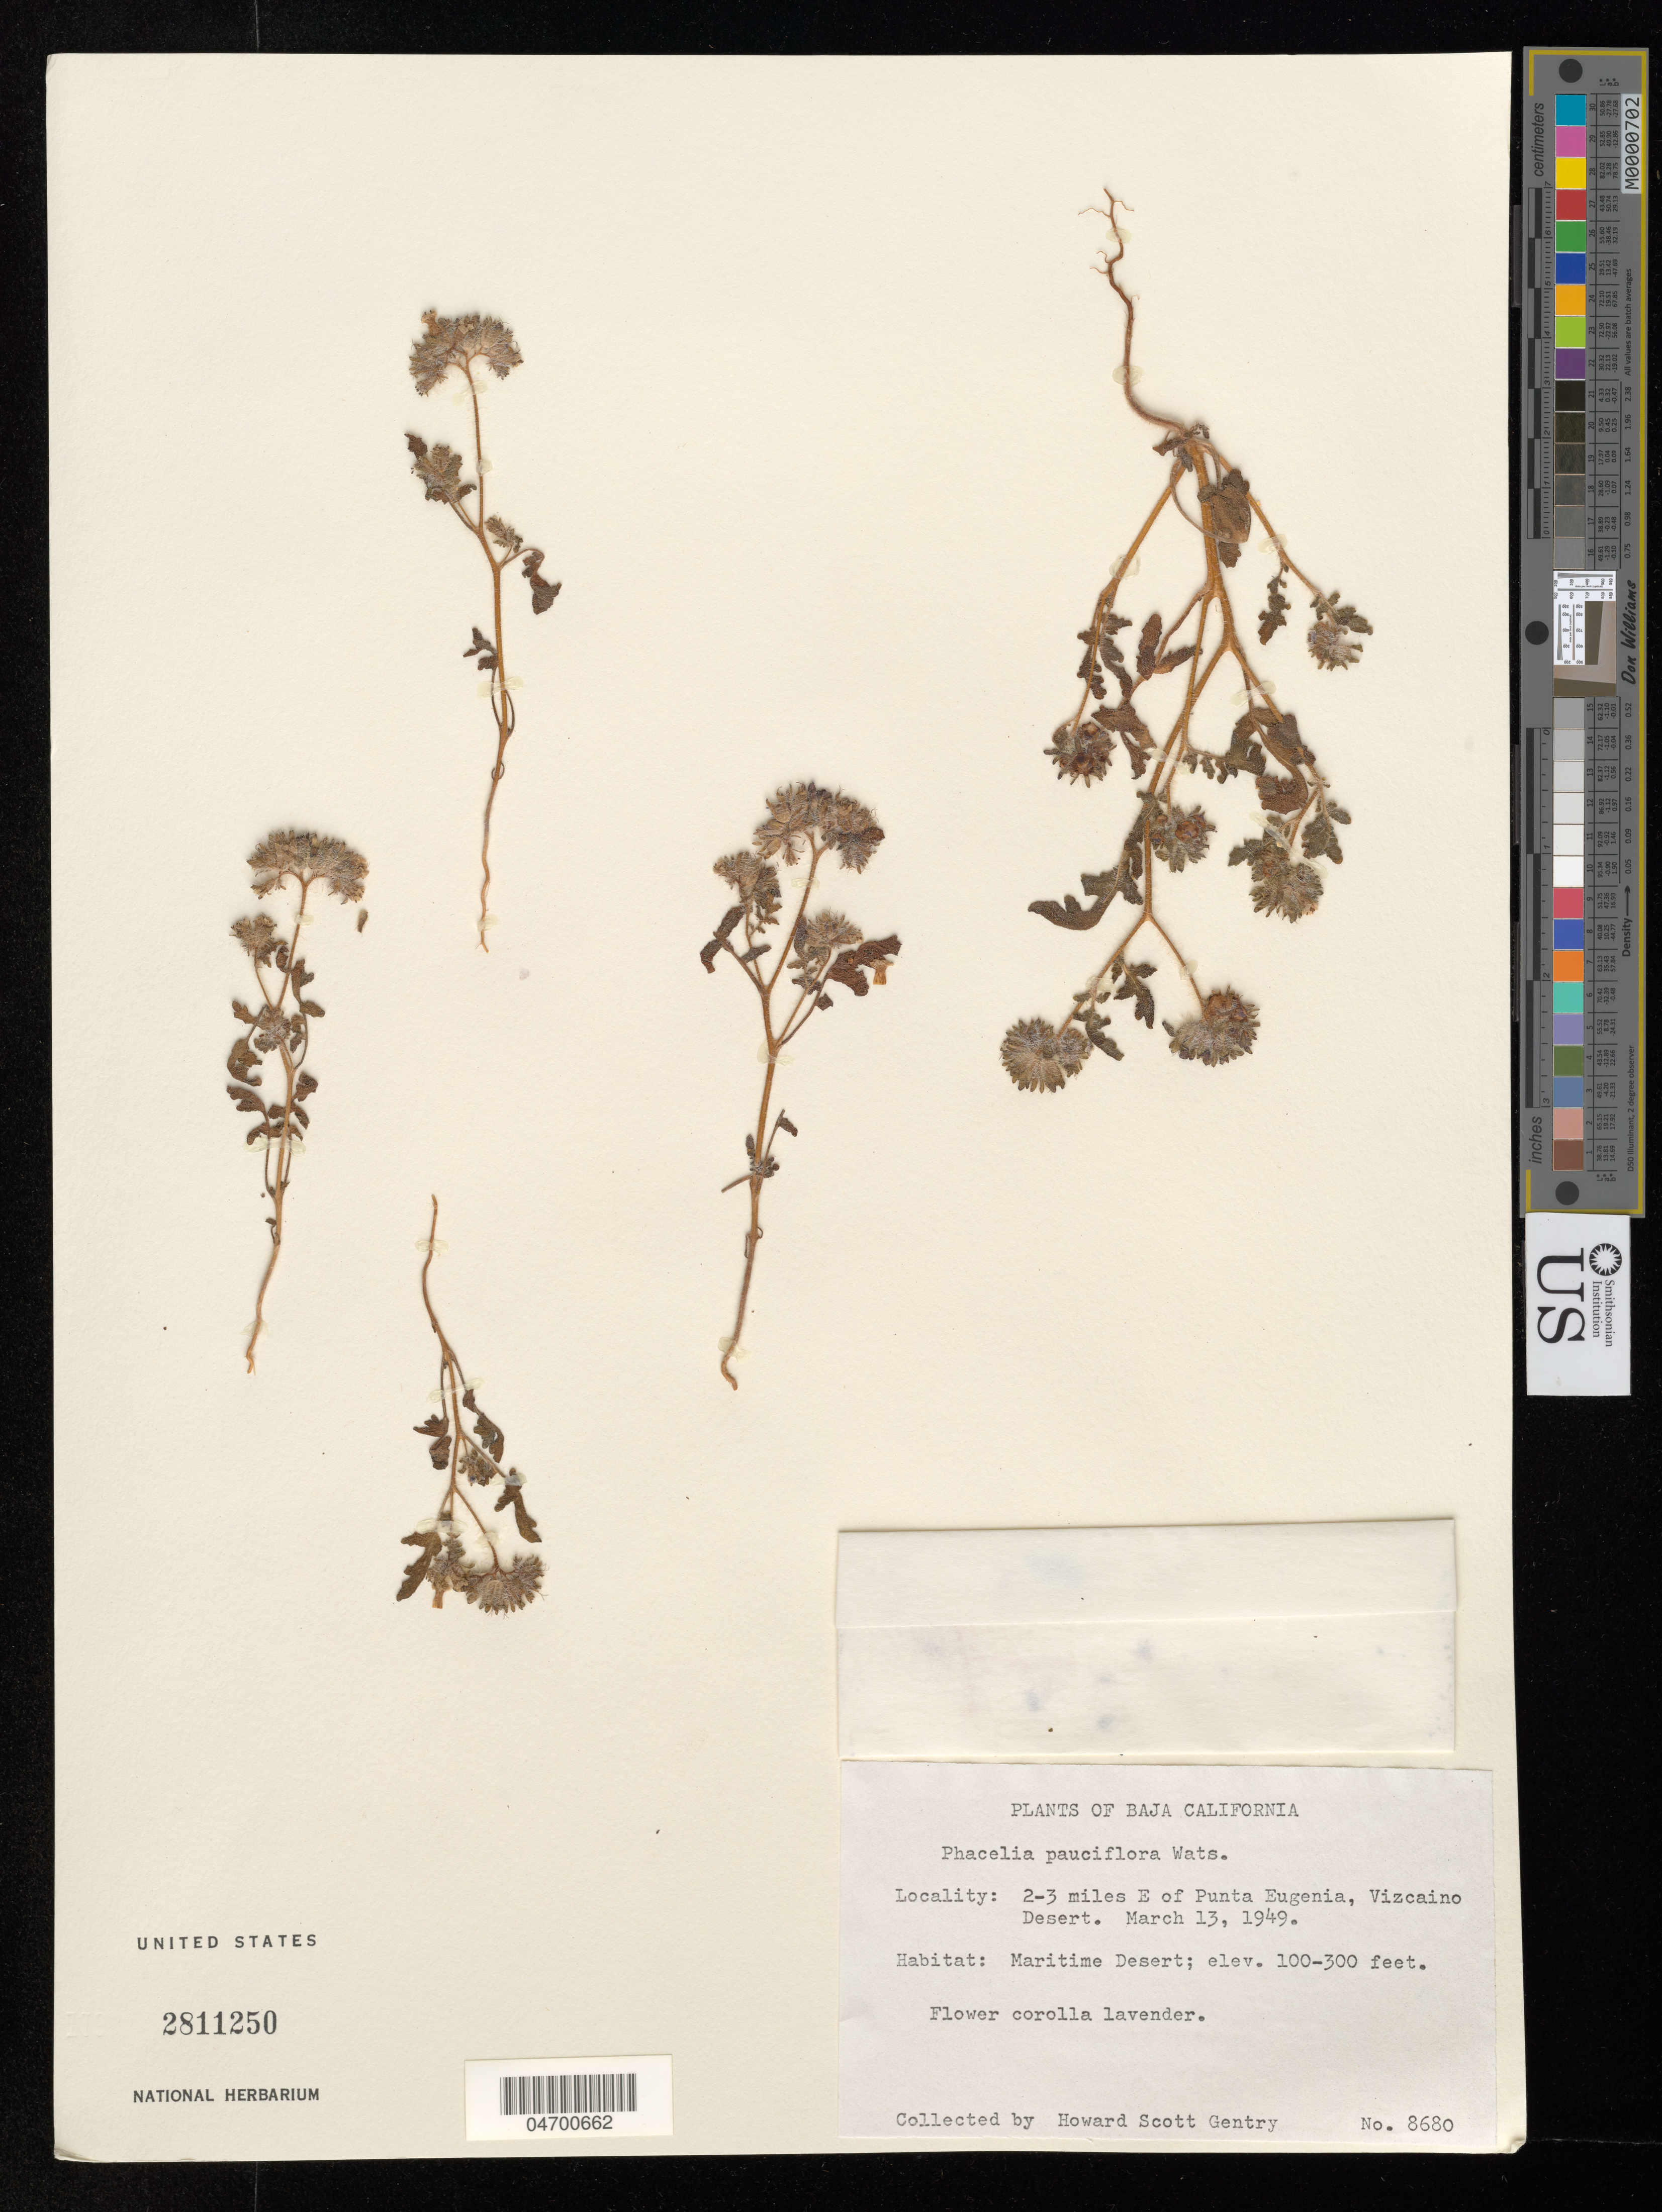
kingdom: Plantae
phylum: Tracheophyta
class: Magnoliopsida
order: Boraginales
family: Hydrophyllaceae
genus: Phacelia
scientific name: Phacelia pauciflora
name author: S. Watson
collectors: H. S. Gentry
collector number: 8680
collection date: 1949-03-13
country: Mexico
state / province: Baja California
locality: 2-3 miles E of Punta Eugenia, Vizcaino Desert.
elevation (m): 30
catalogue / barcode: US 2811250